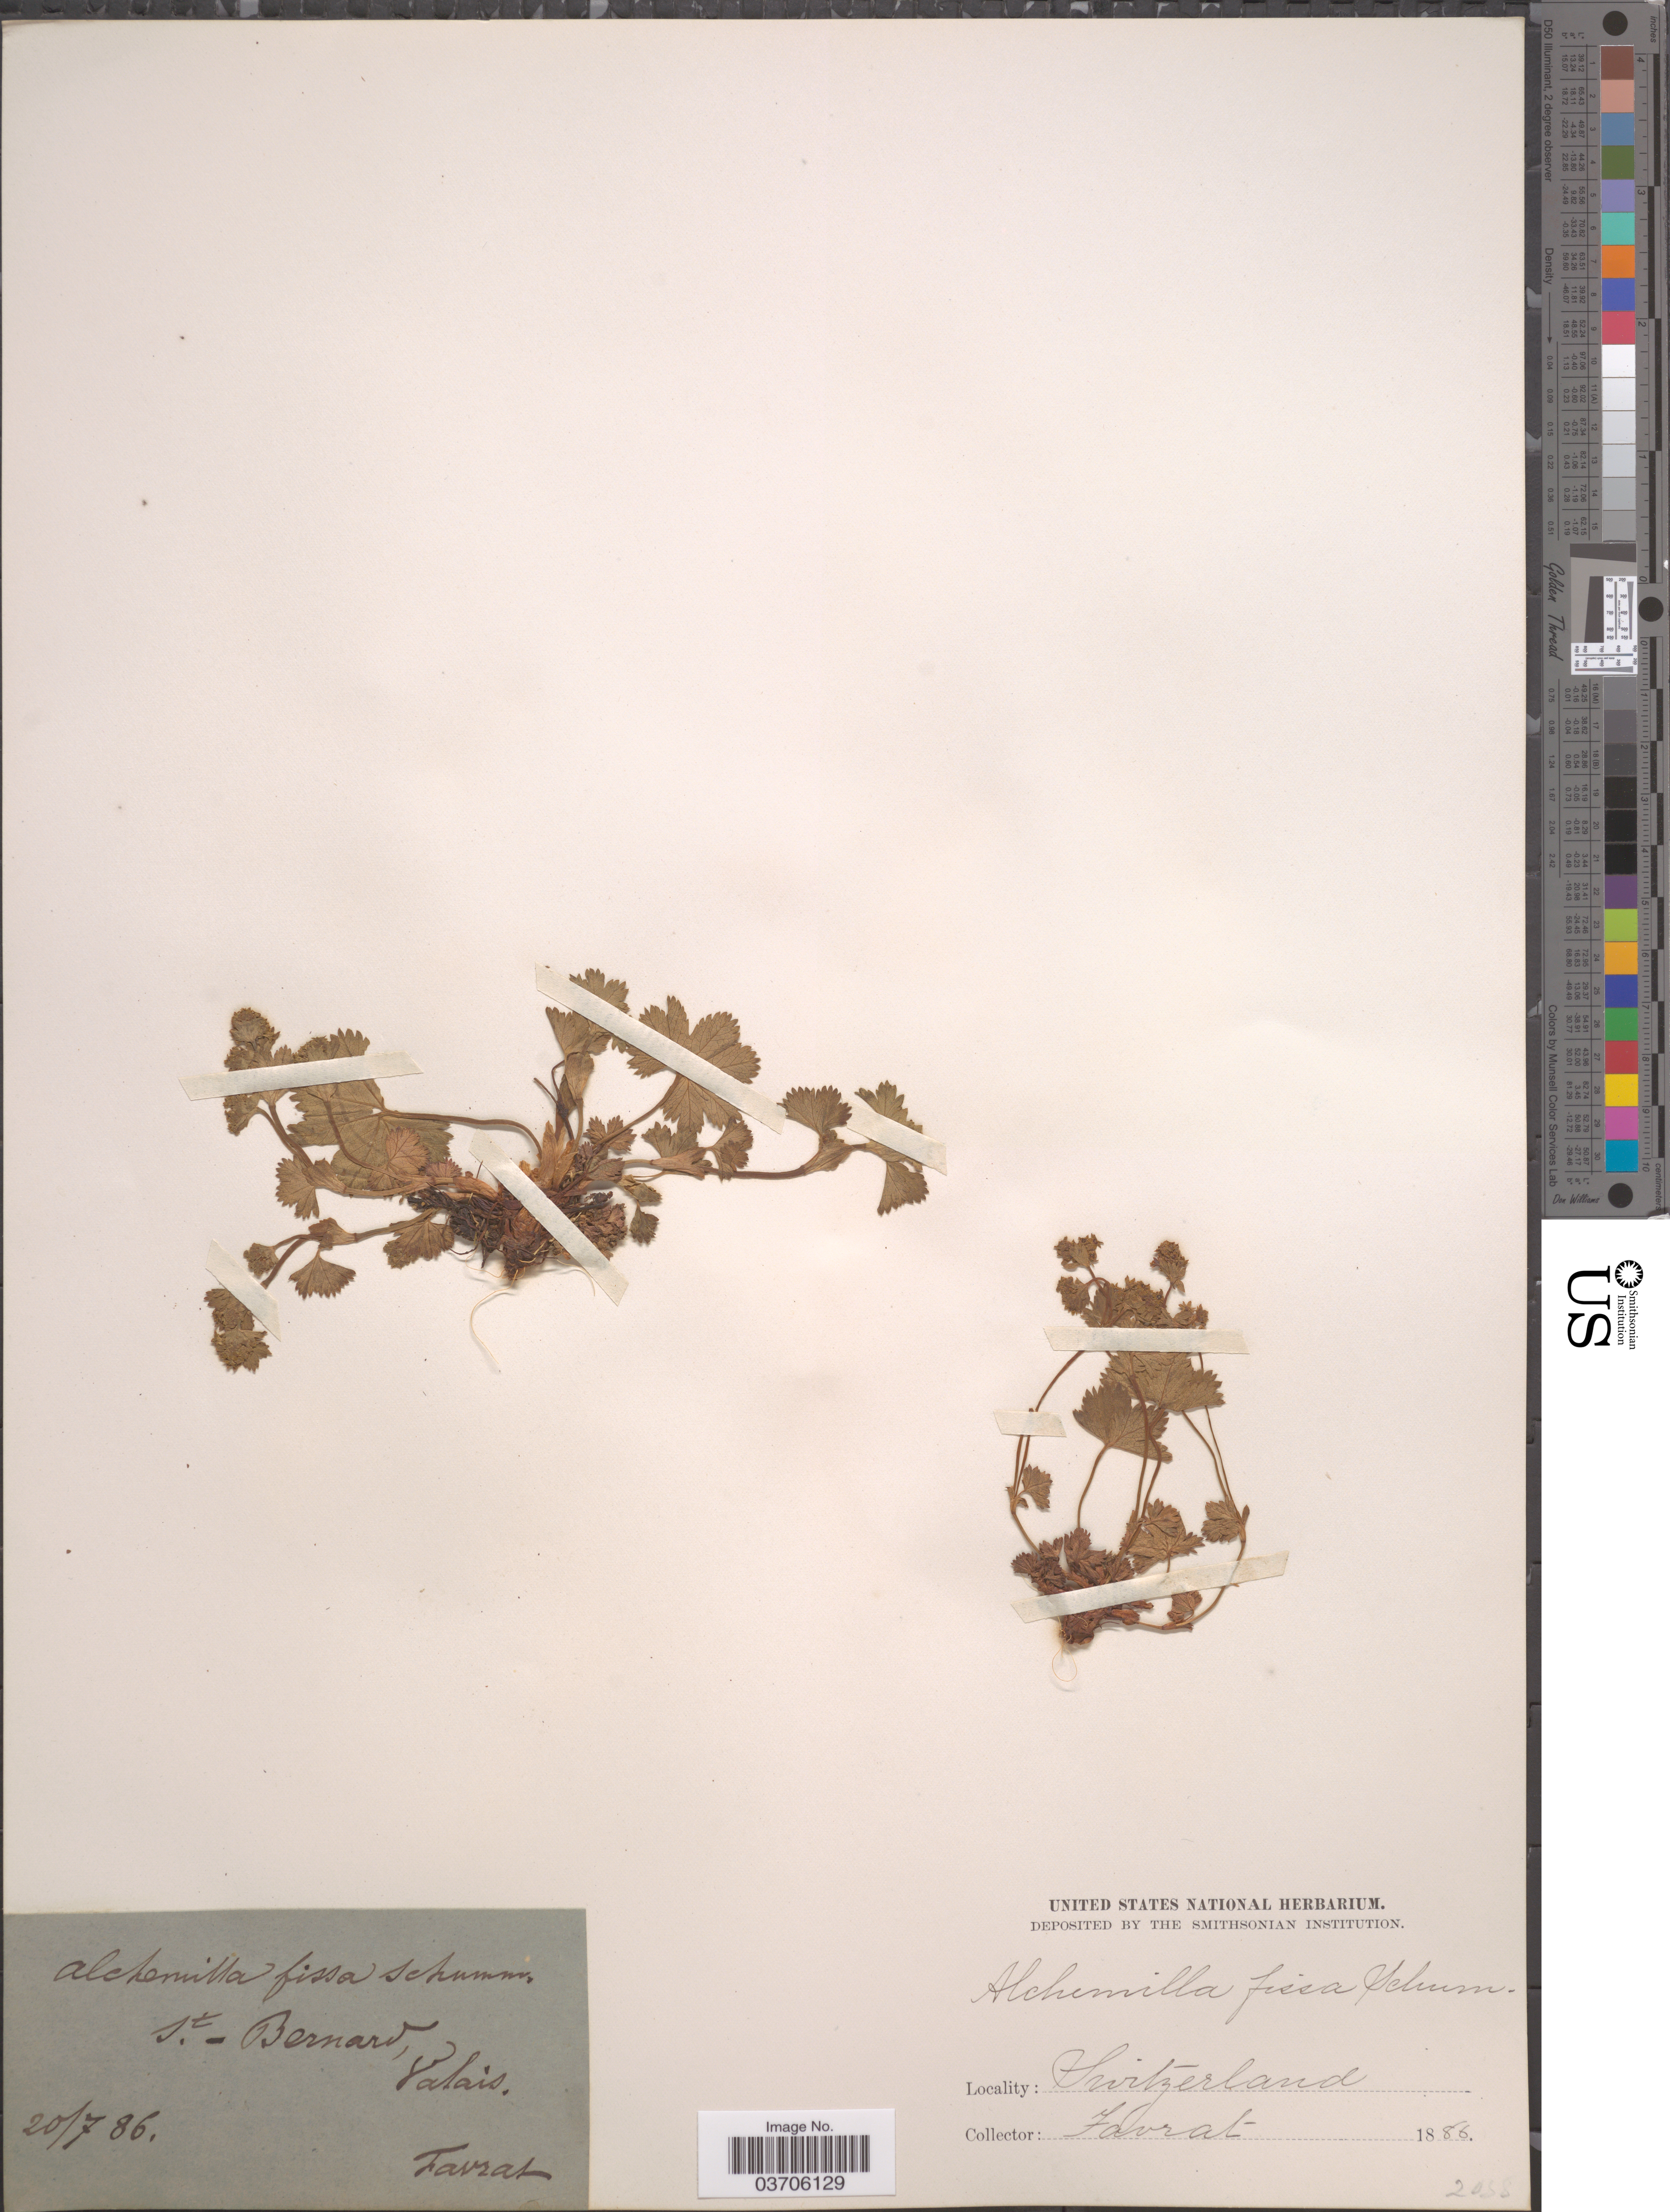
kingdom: Plantae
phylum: Tracheophyta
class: Magnoliopsida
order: Rosales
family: Rosaceae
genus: Alchemilla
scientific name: Alchemilla fissa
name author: Schum. ex Sturm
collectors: L. Favrat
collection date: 1886-07-20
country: Switzerland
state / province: Valais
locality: St. Bernard.